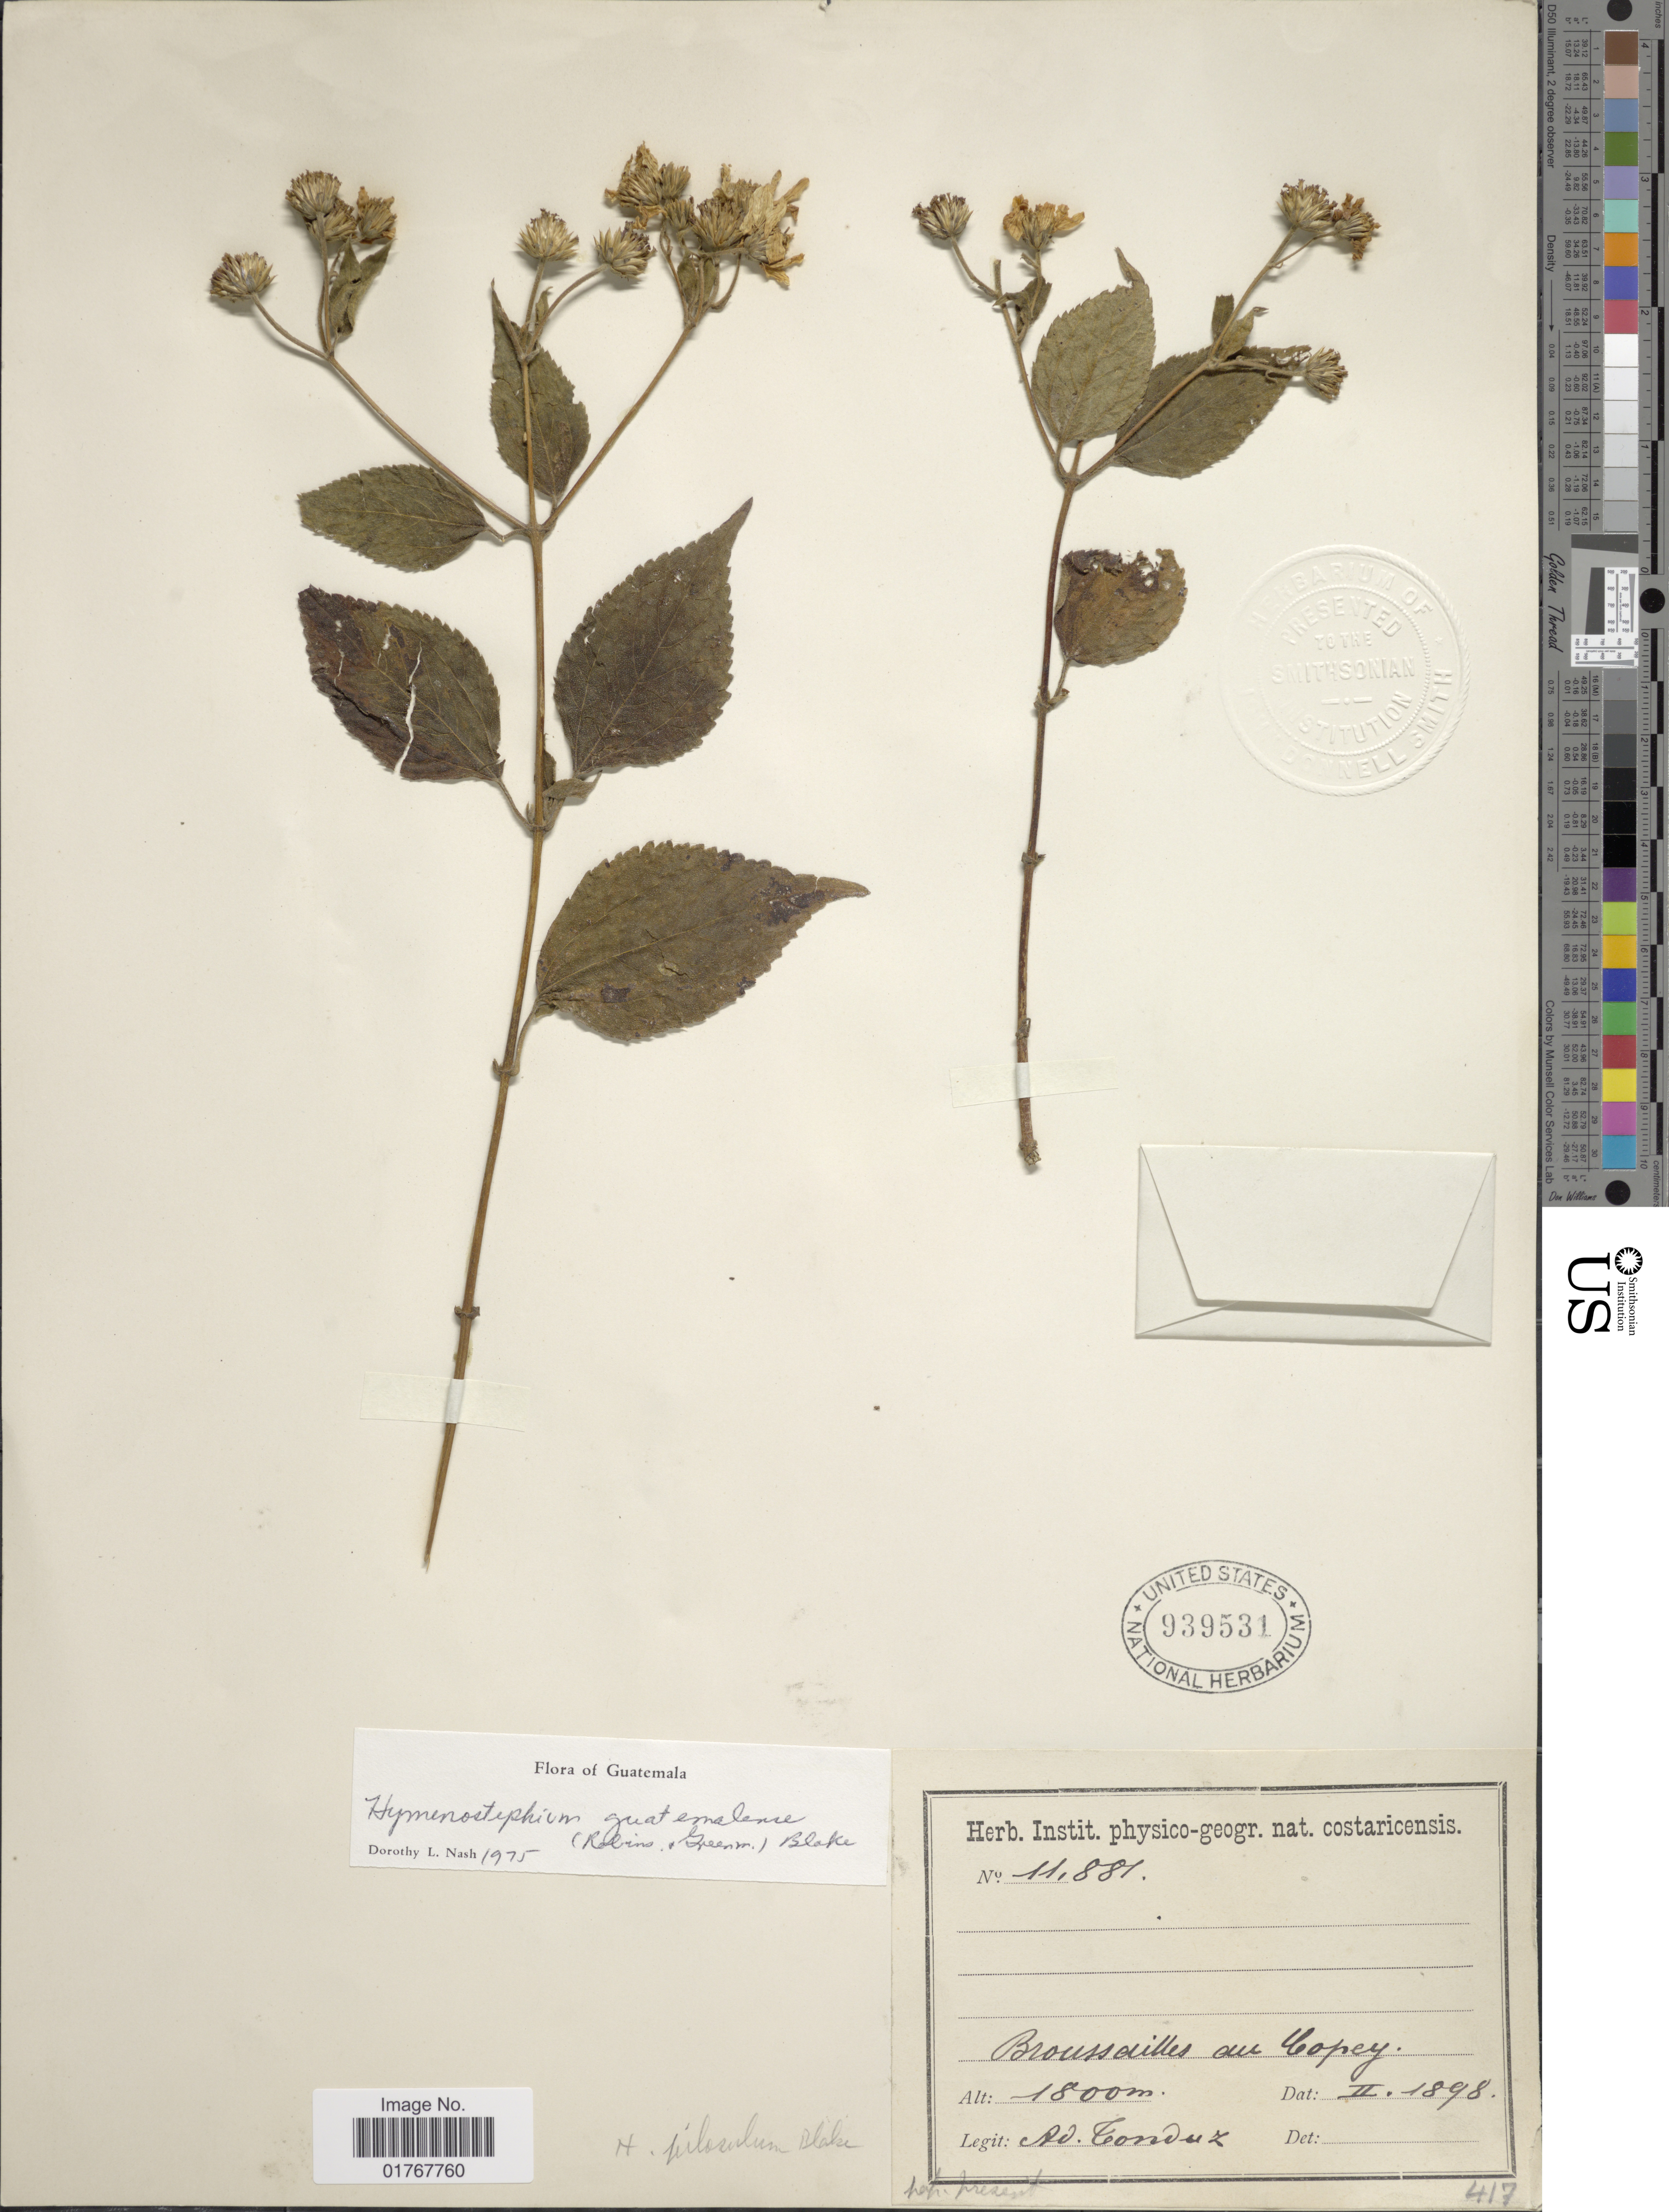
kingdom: Plantae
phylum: Tracheophyta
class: Magnoliopsida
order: Asterales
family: Asteraceae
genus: Viguiera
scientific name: Viguiera cordata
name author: (Hook. & Arn.) D'Arcy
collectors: A. Tonduz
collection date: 1898-02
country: Costa Rica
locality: Broussailes am Copey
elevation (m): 1800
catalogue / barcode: US 939531